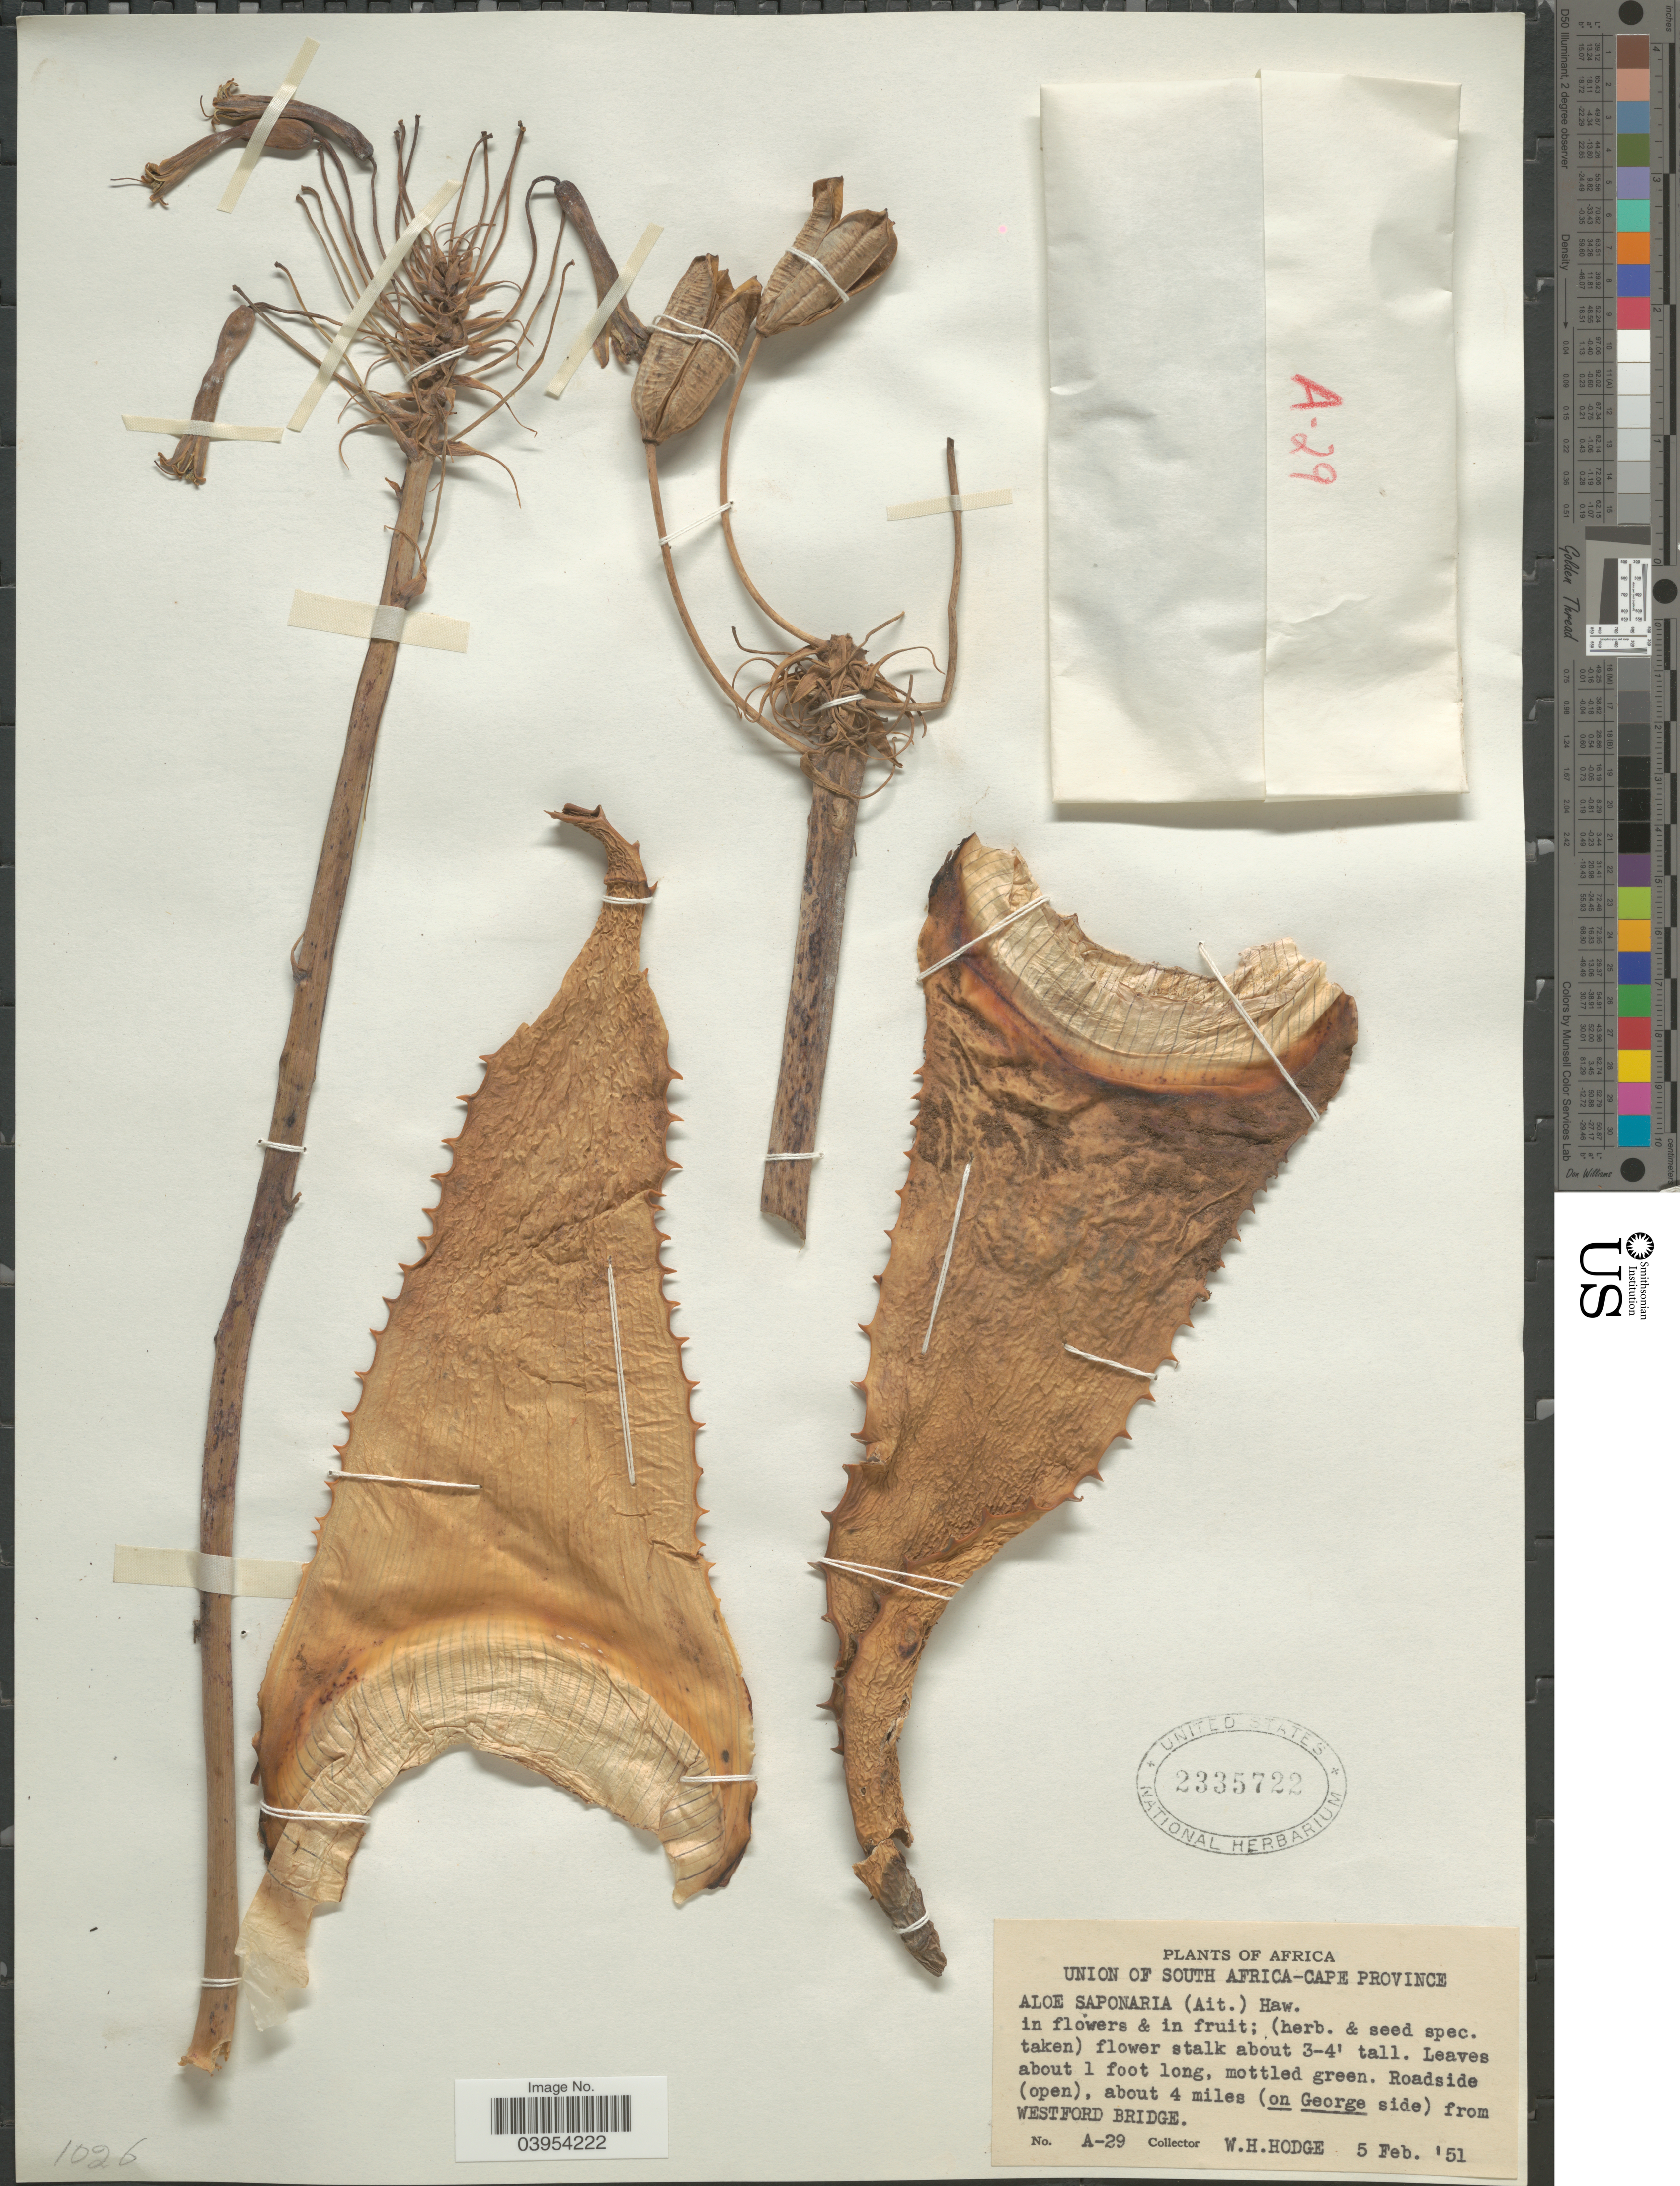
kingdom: Plantae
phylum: Tracheophyta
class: Liliopsida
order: Asparagales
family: Asphodelaceae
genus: Aloe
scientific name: Aloe maculata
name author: All.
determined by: Grace, Olwen M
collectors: W. Hodge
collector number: A-29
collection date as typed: Transcribed d/m/y: 5/2/51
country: South Africa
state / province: Western Cape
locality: Roadside (open), about 4 miles (on George side) from Westford Bridge.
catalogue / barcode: US 2335722